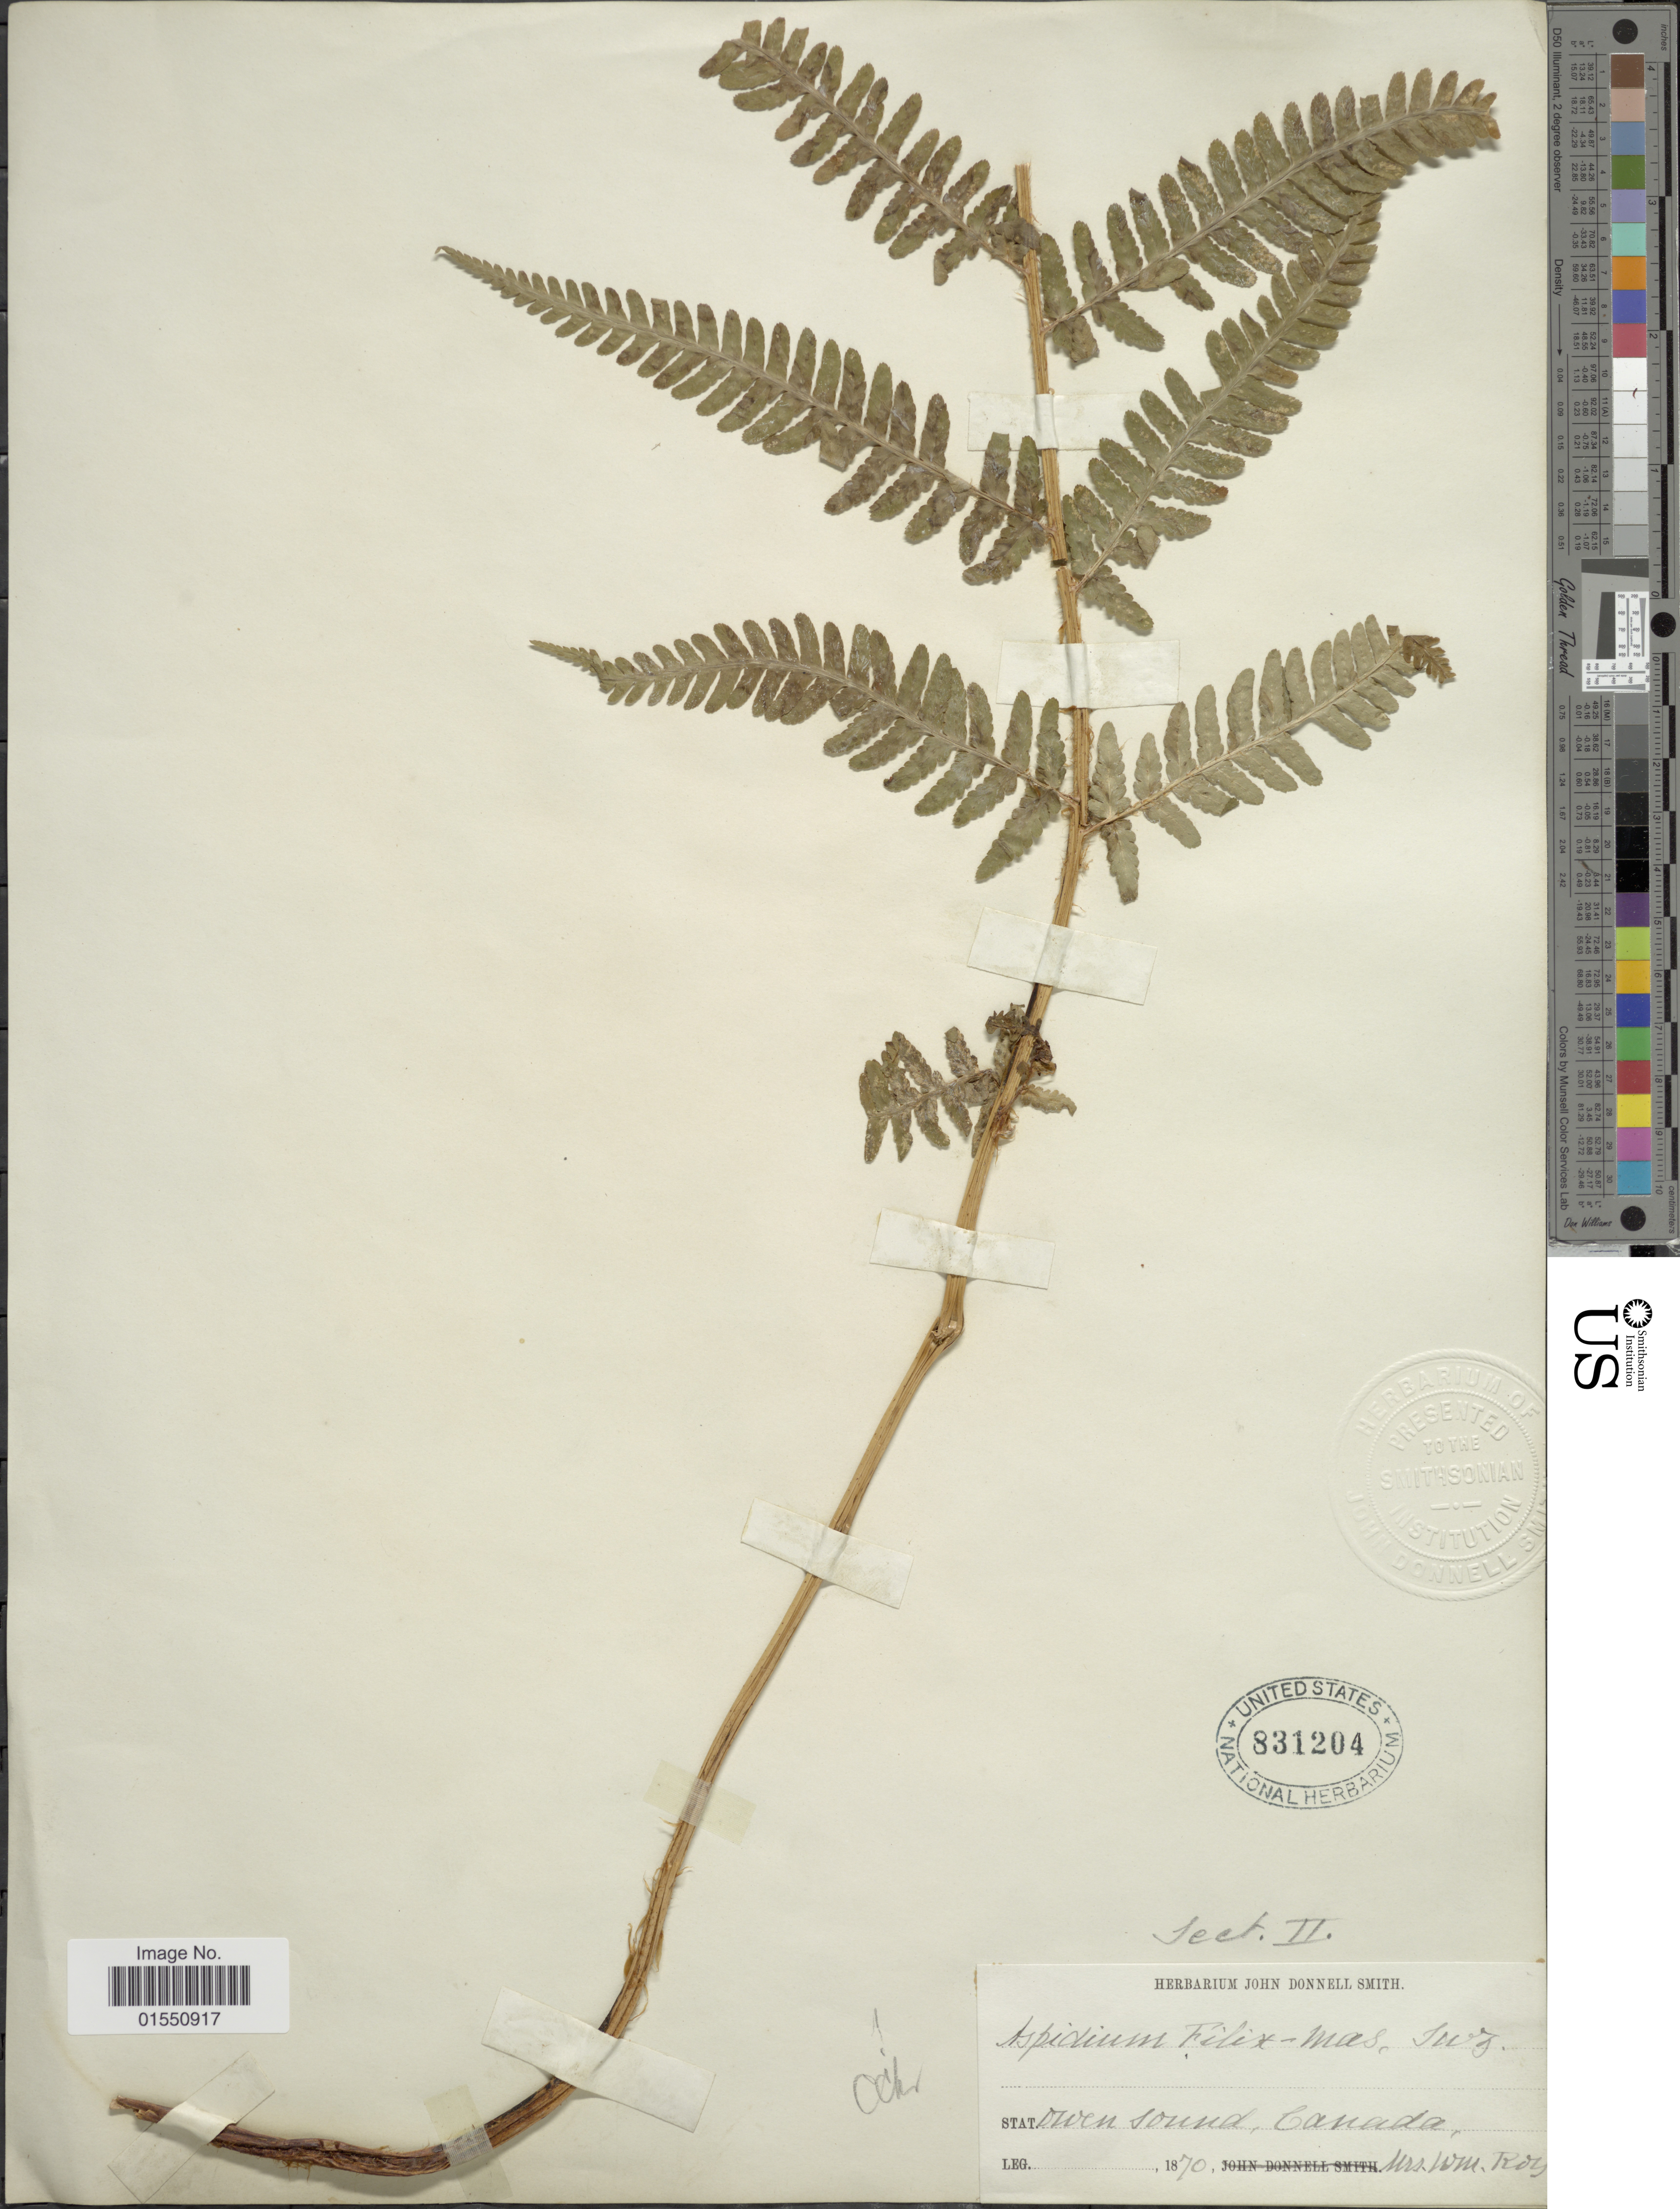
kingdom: Plantae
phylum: Tracheophyta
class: Polypodiopsida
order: Polypodiales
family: Dryopteridaceae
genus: Dryopteris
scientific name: Dryopteris filix-mas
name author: (L.) Schott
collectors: W. Roy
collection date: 1870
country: Canada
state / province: Ontario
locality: Owen Sound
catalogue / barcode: US 831204